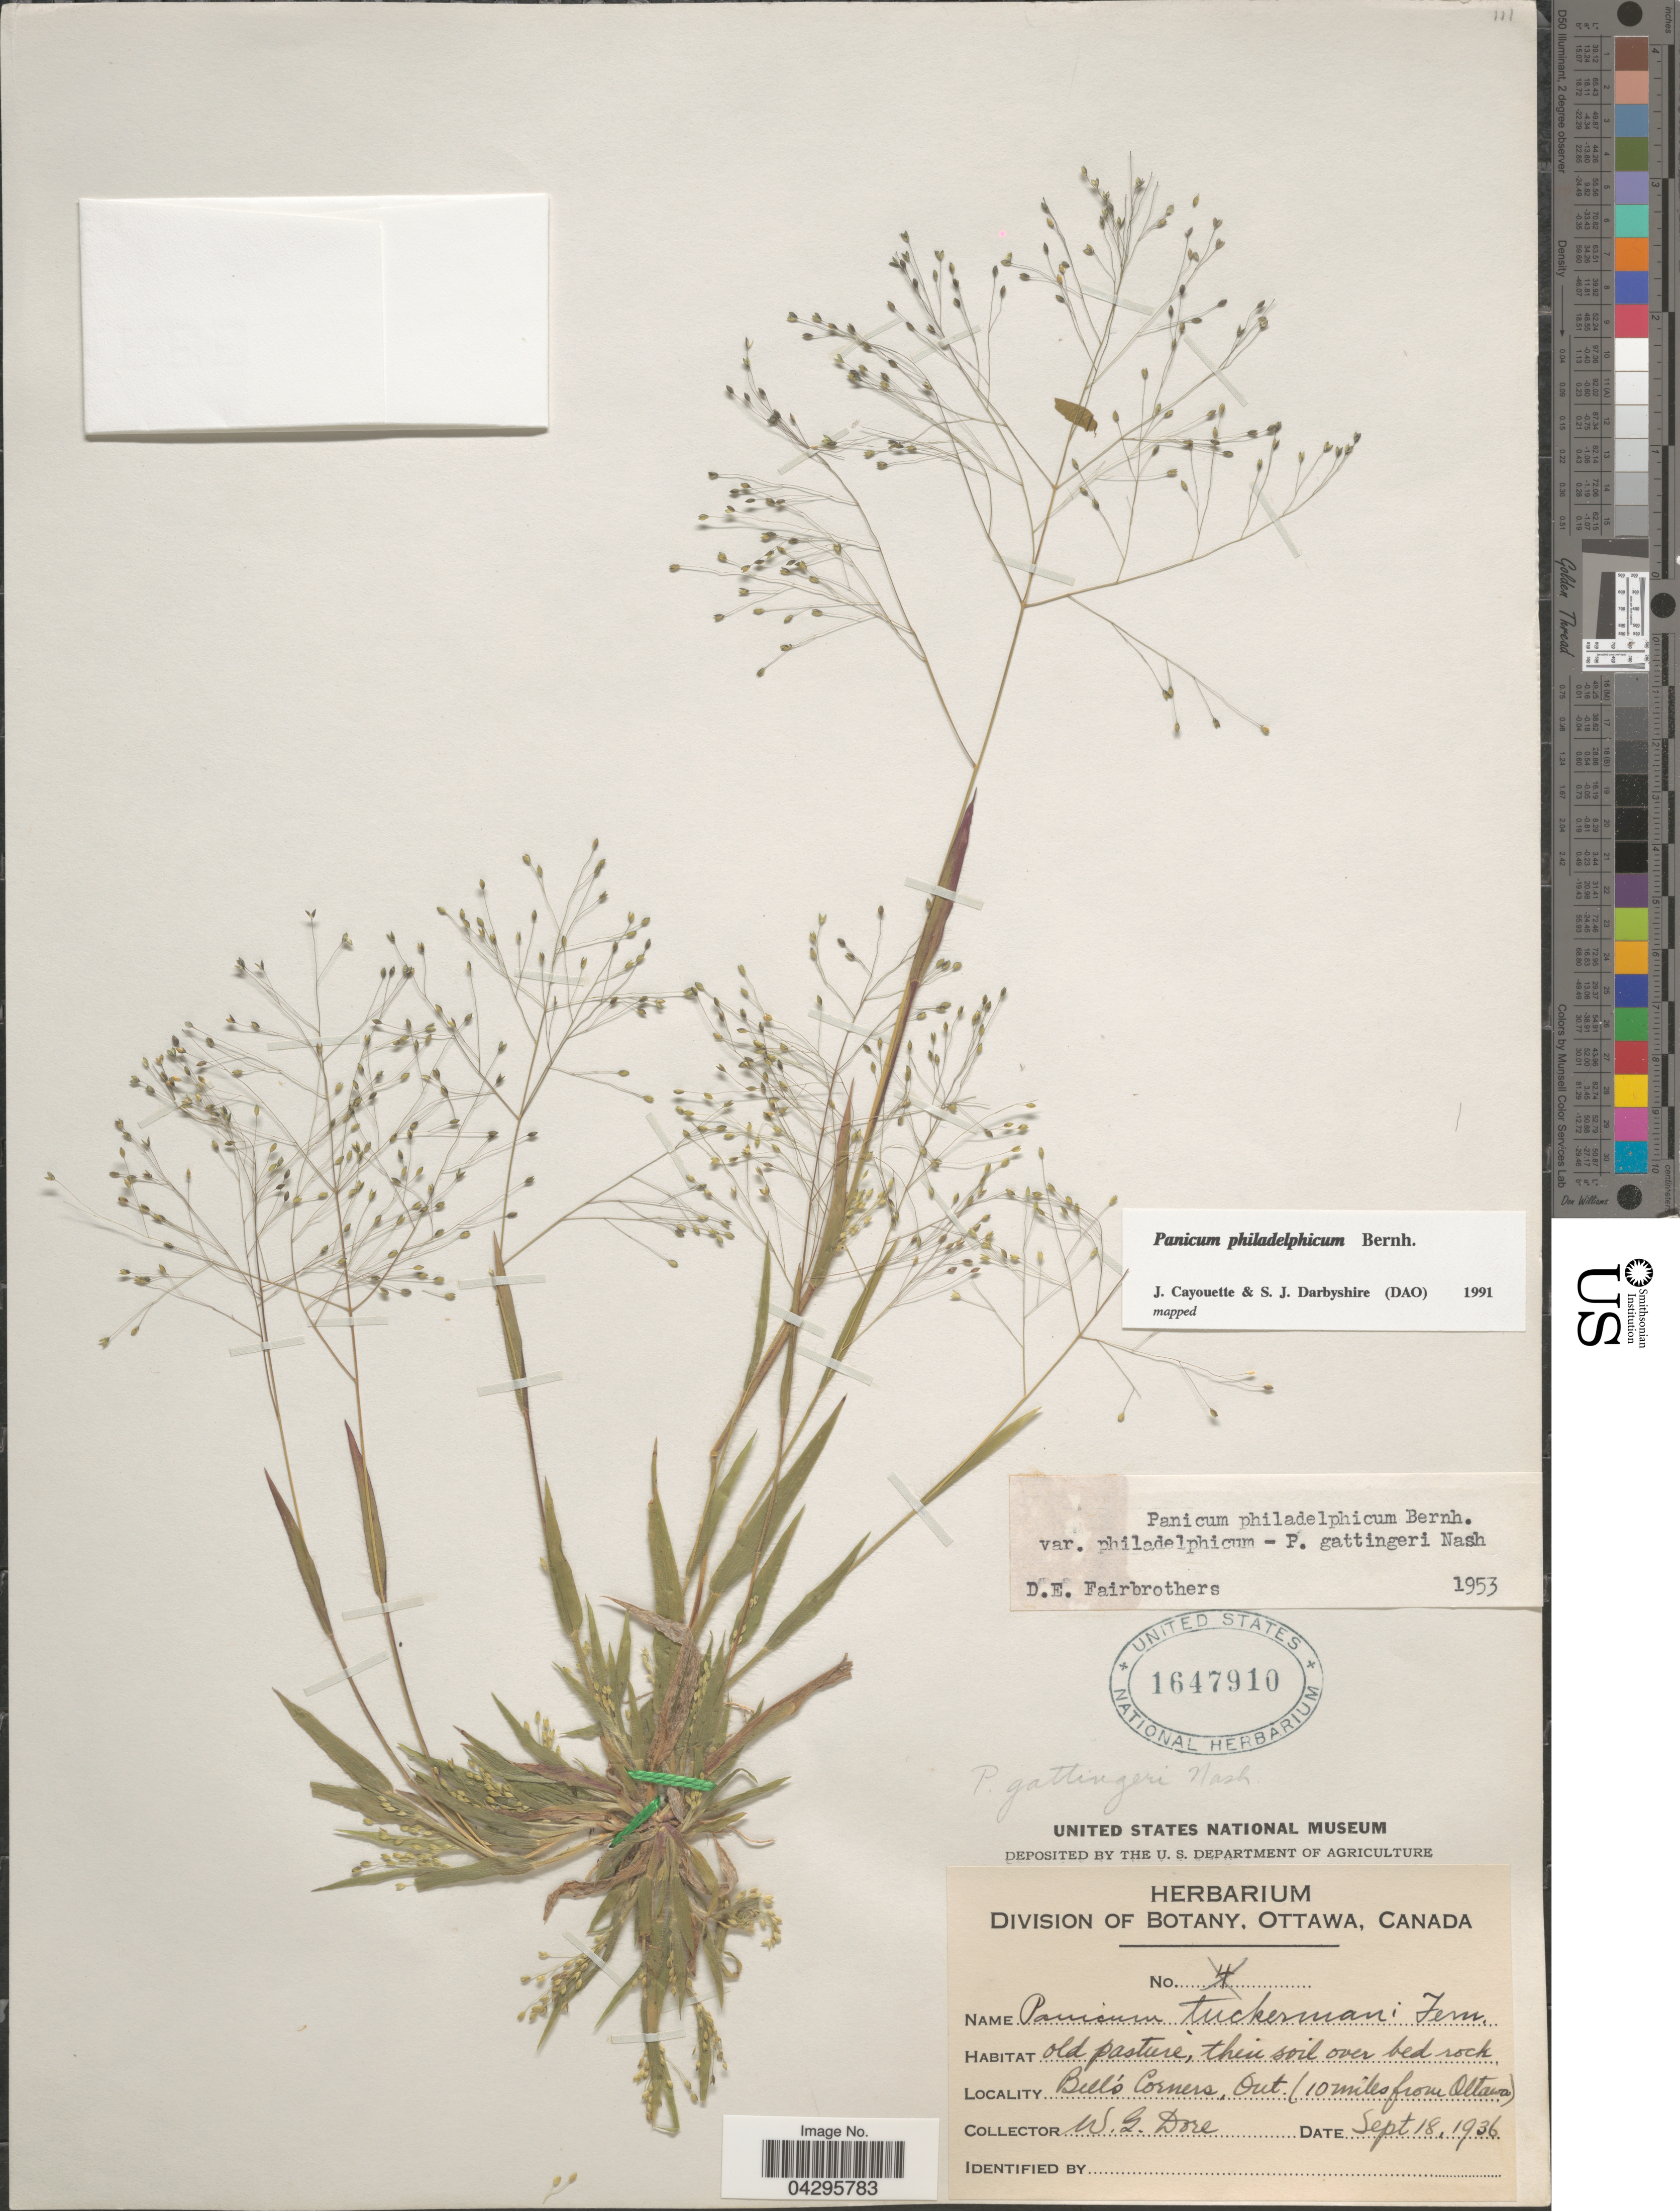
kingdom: Plantae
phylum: Tracheophyta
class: Liliopsida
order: Poales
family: Poaceae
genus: Panicum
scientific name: Panicum philadelphicum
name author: Bernh. ex Trin.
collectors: W. Dore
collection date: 1936-09-18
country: Canada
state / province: Ontario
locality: Old pasture, thin soil over bed rock. Bell's Corners, Ont. (10 miles from Ottawa).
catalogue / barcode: US 1647910